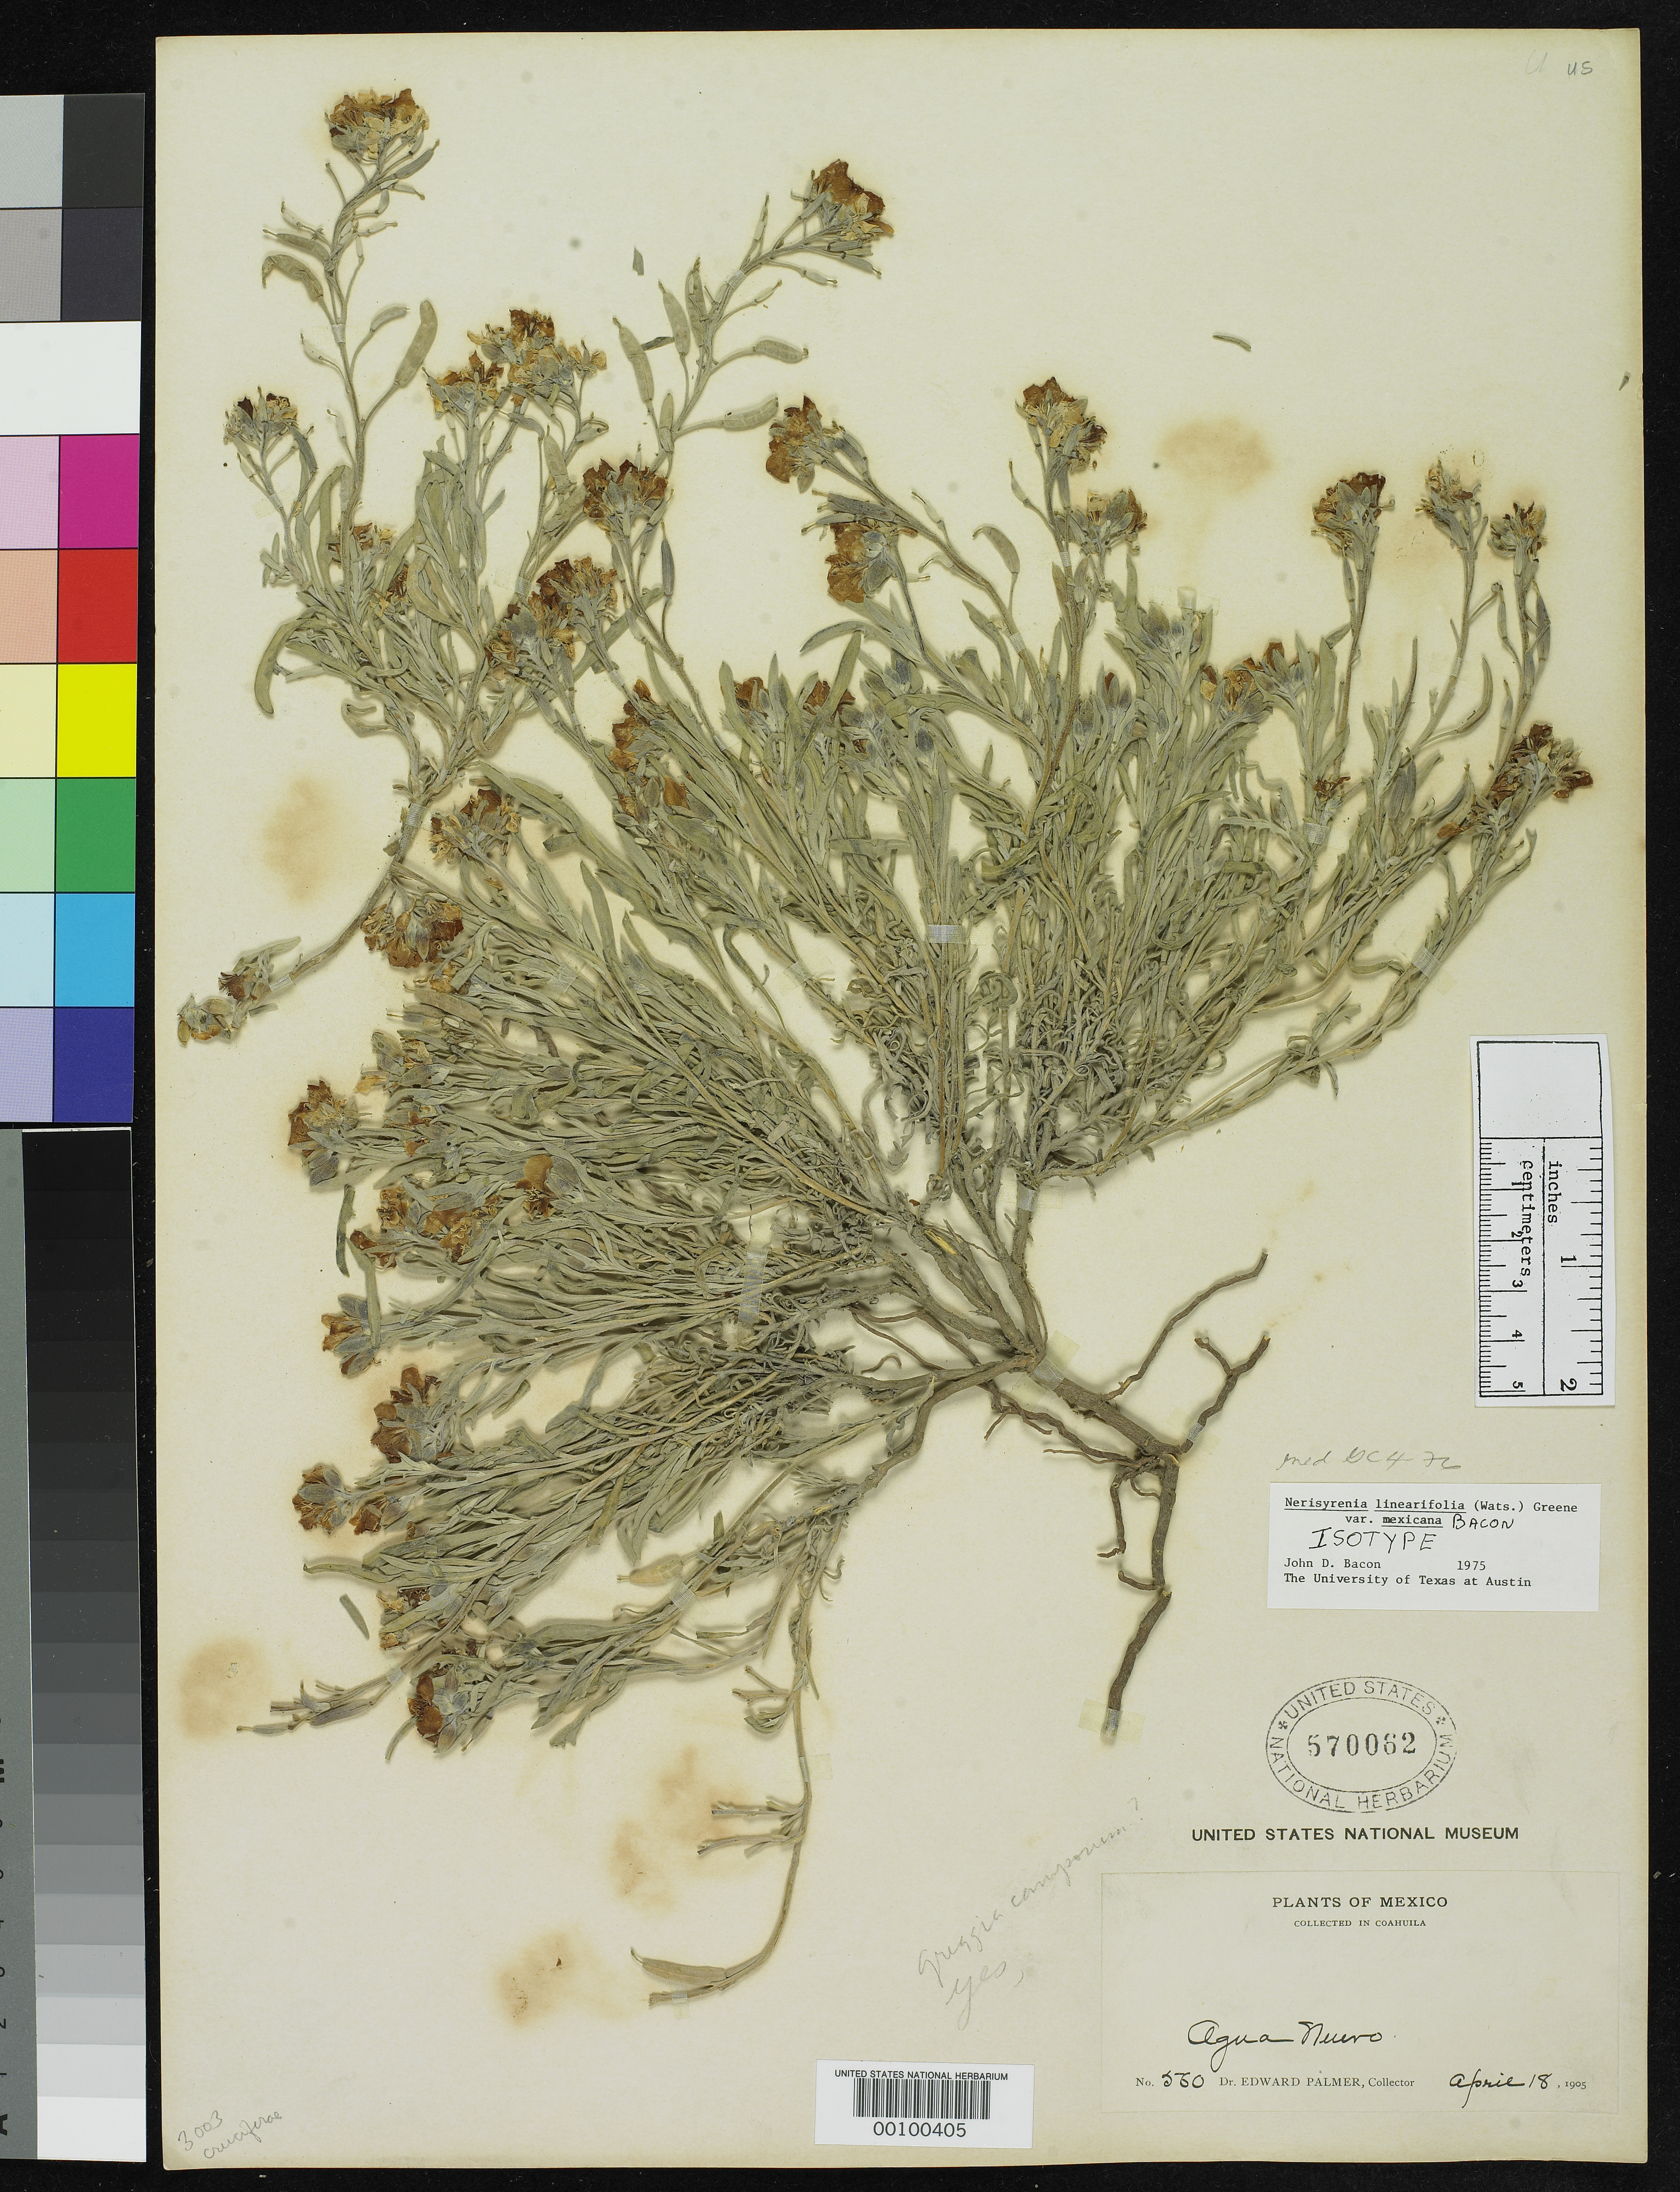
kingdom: Plantae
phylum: Tracheophyta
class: Magnoliopsida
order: Brassicales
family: Brassicaceae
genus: Nerisyrenia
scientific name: Nerisyrenia linearifolia var. mexicana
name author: J.D. Bacon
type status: Isotype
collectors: E. Palmer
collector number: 560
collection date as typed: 18 Apr 1905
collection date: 1905-04-18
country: Mexico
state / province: Coahuila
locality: Agua Nuevo.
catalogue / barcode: US 570062